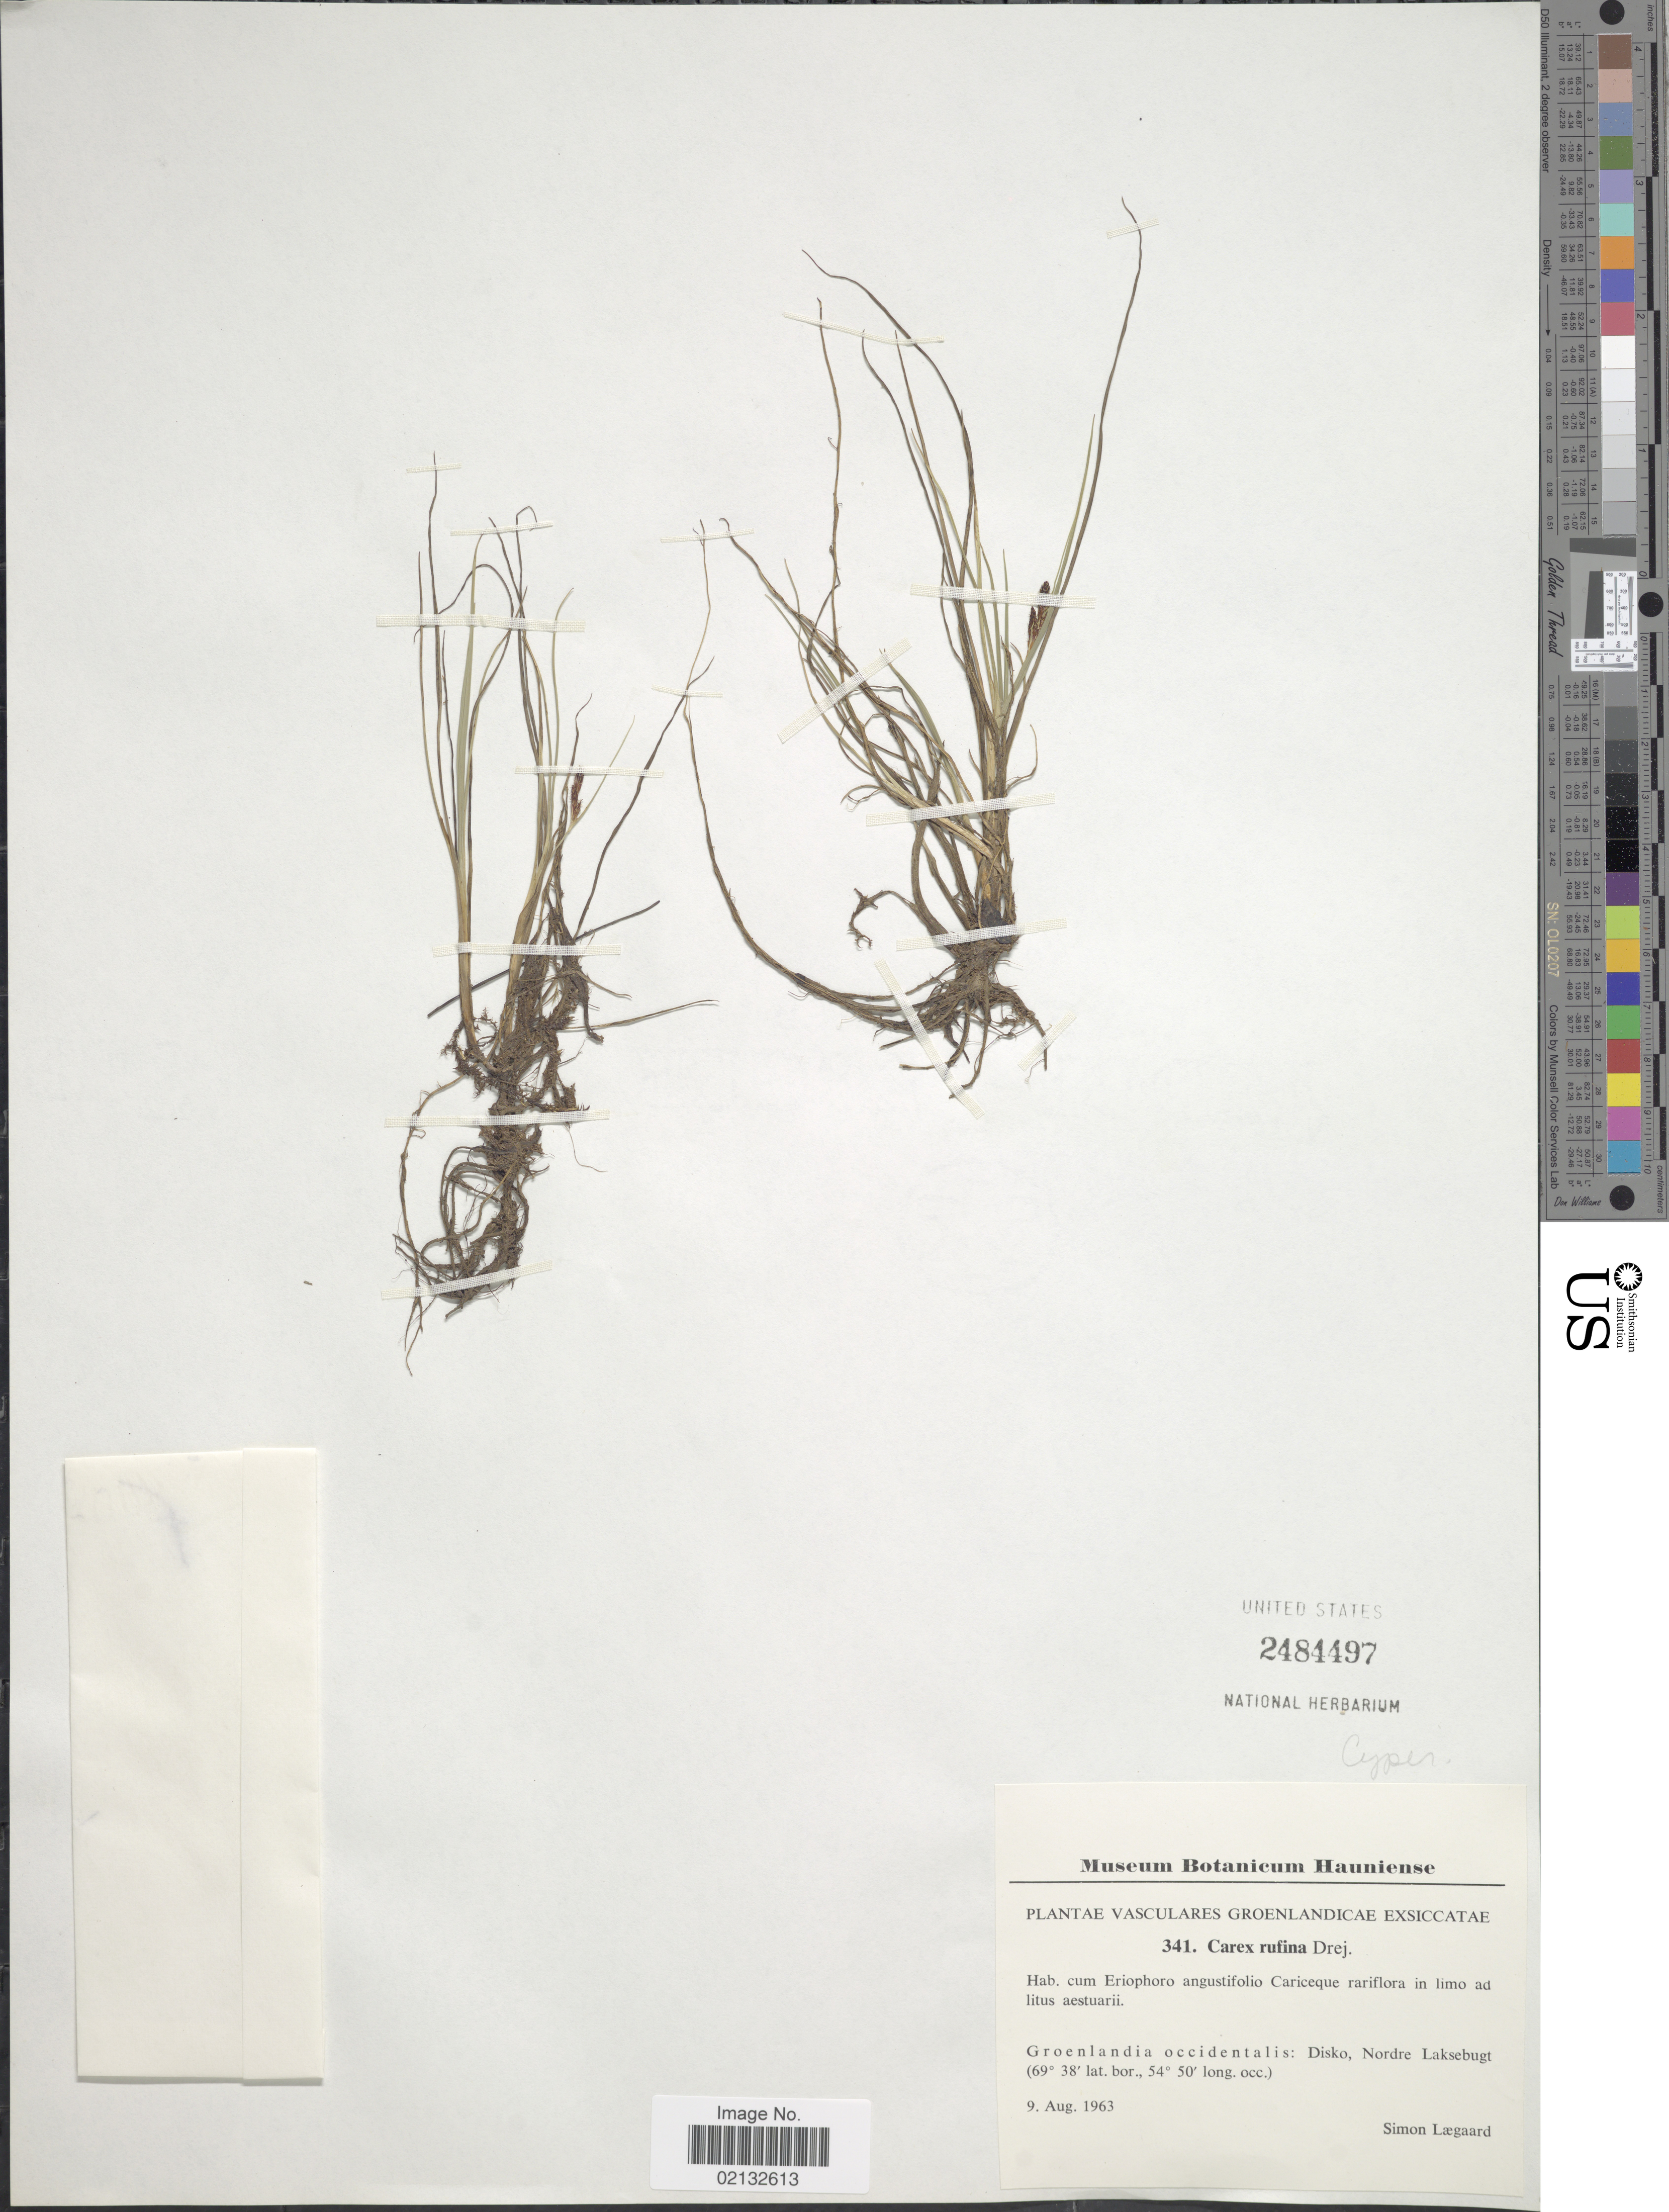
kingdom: Plantae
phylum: Tracheophyta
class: Liliopsida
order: Poales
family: Cyperaceae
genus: Carex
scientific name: Carex rufina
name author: Drejer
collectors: S. Lægaard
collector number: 341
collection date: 1963-08-09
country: Greenland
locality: Vasculares Groenlandicae. Groenlandia occidentalis: Disko, Norde Laksebugt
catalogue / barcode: US 2484497